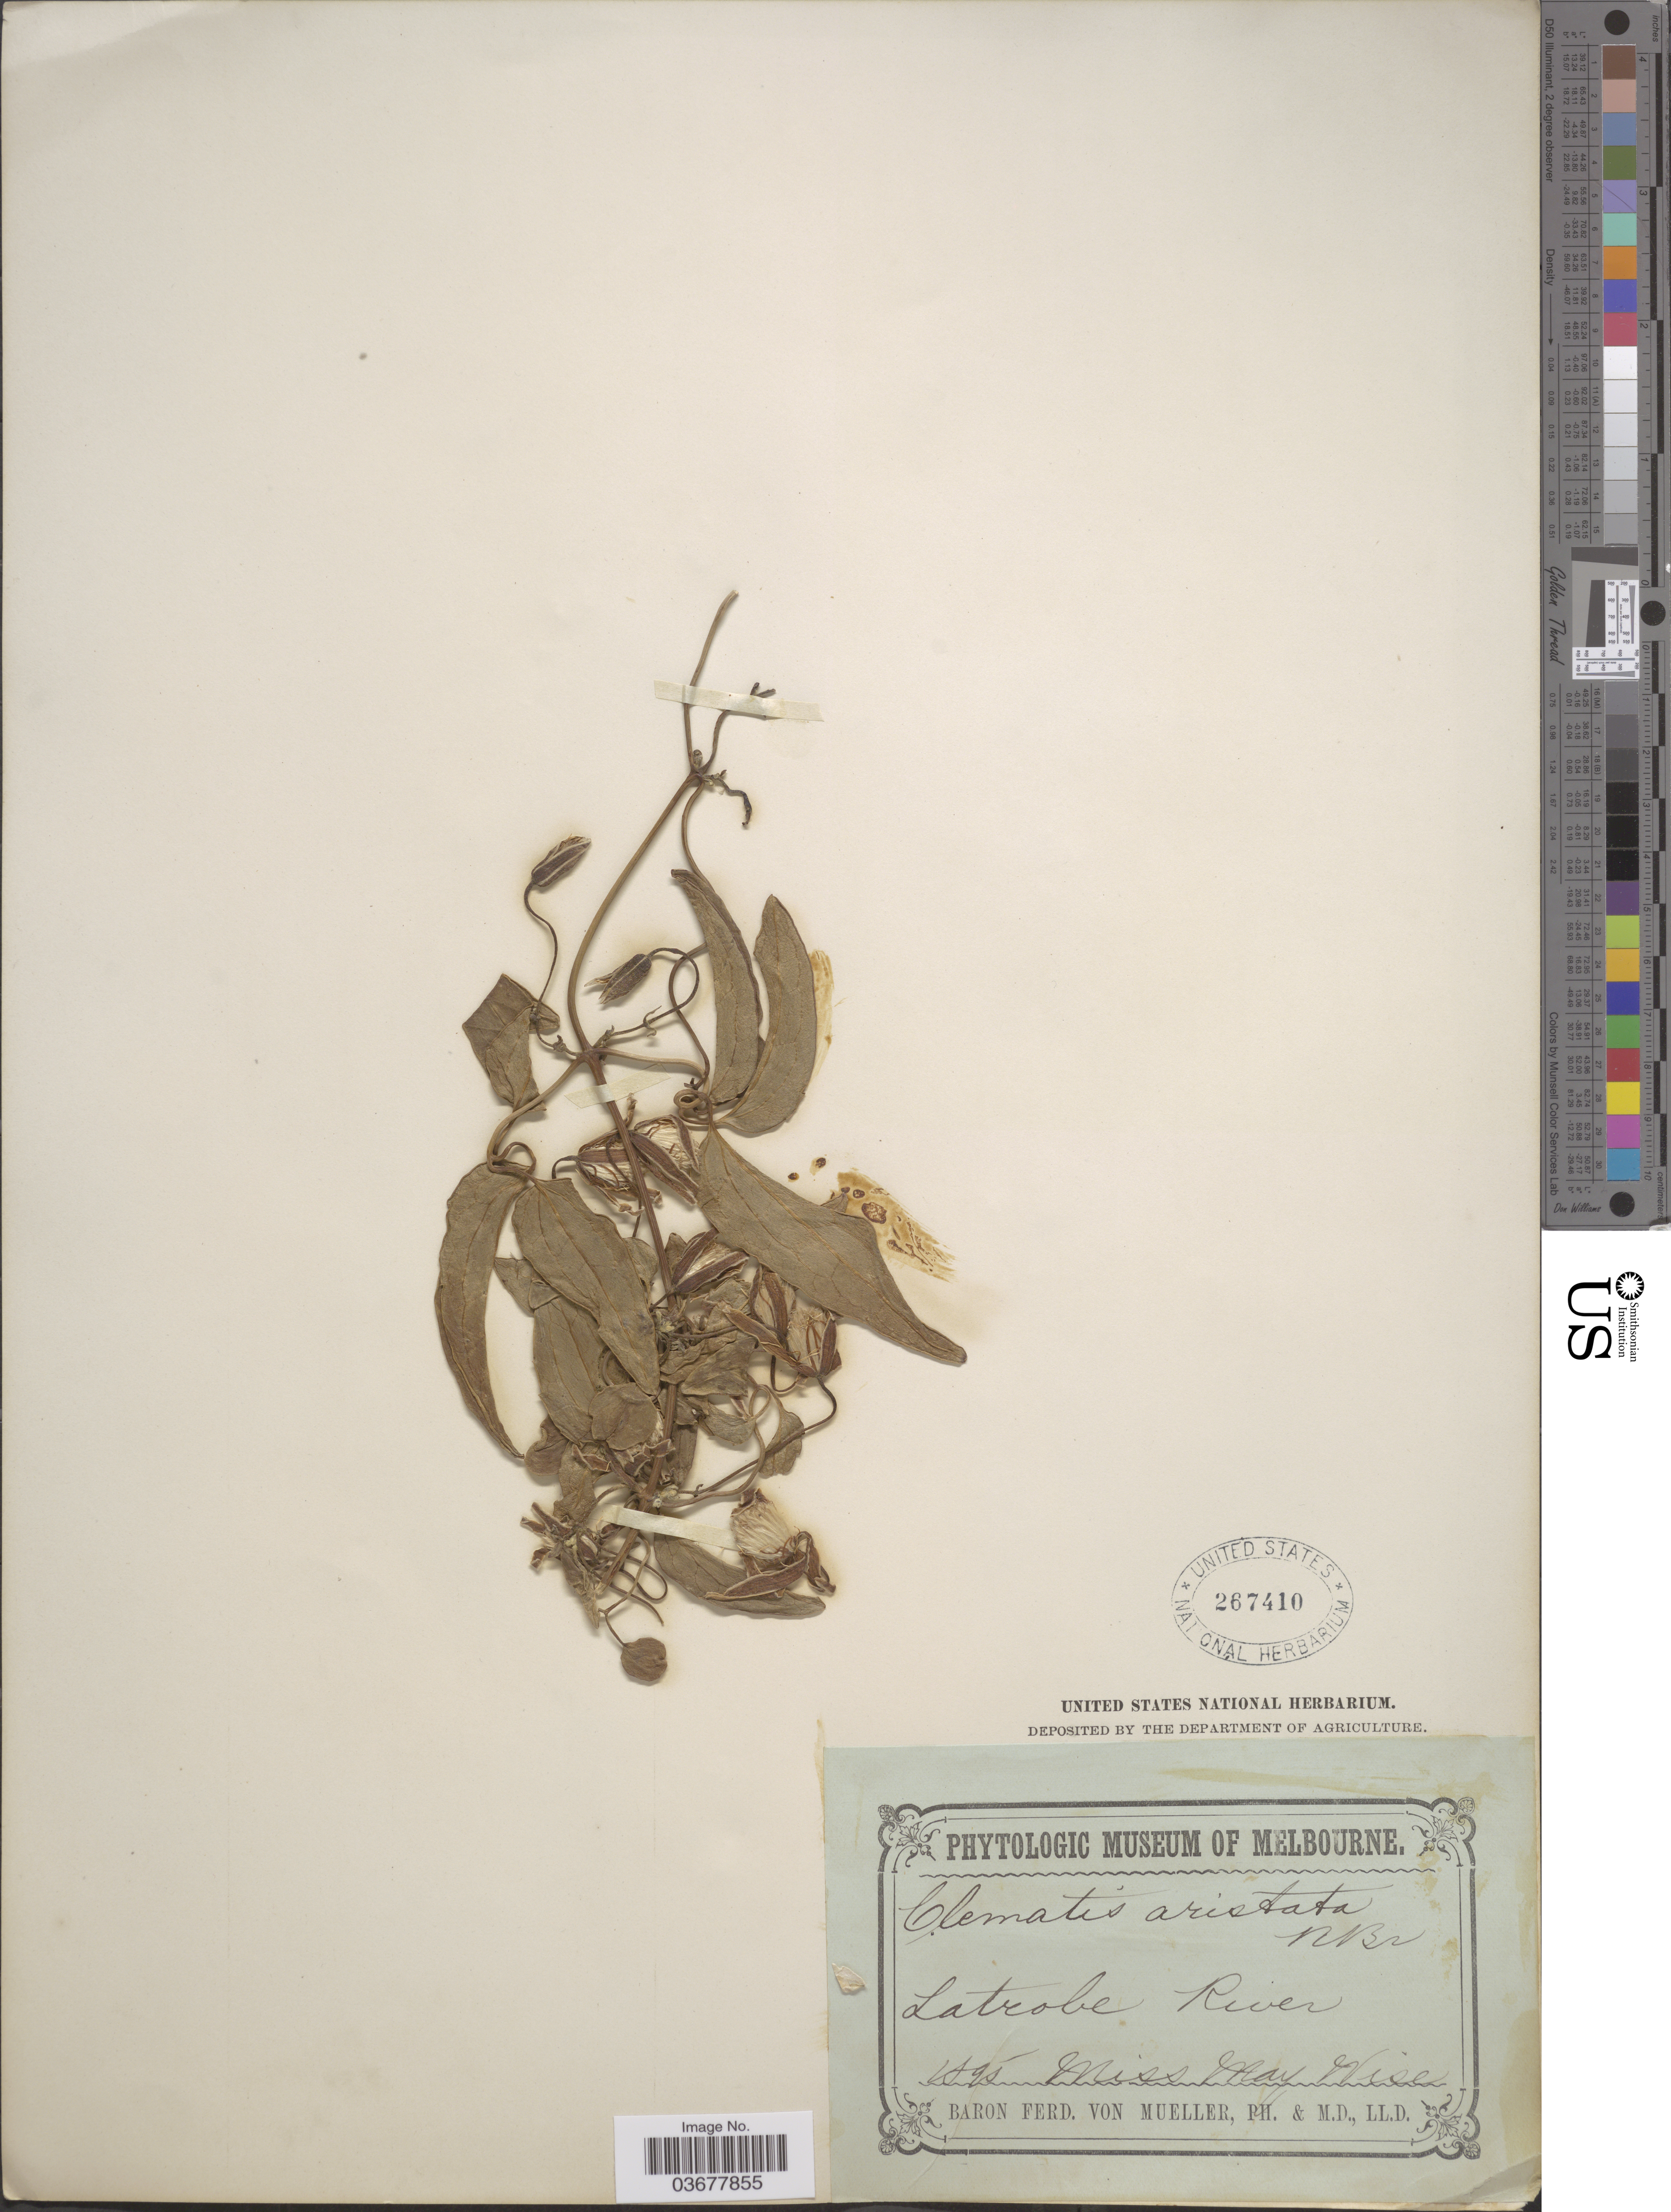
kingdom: Plantae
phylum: Tracheophyta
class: Magnoliopsida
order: Ranunculales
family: Ranunculaceae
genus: Clematis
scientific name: Clematis aristata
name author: R. Br. ex Ker Gawl.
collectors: M. Wise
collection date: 1895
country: Australia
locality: Latrobe River.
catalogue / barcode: US 267410